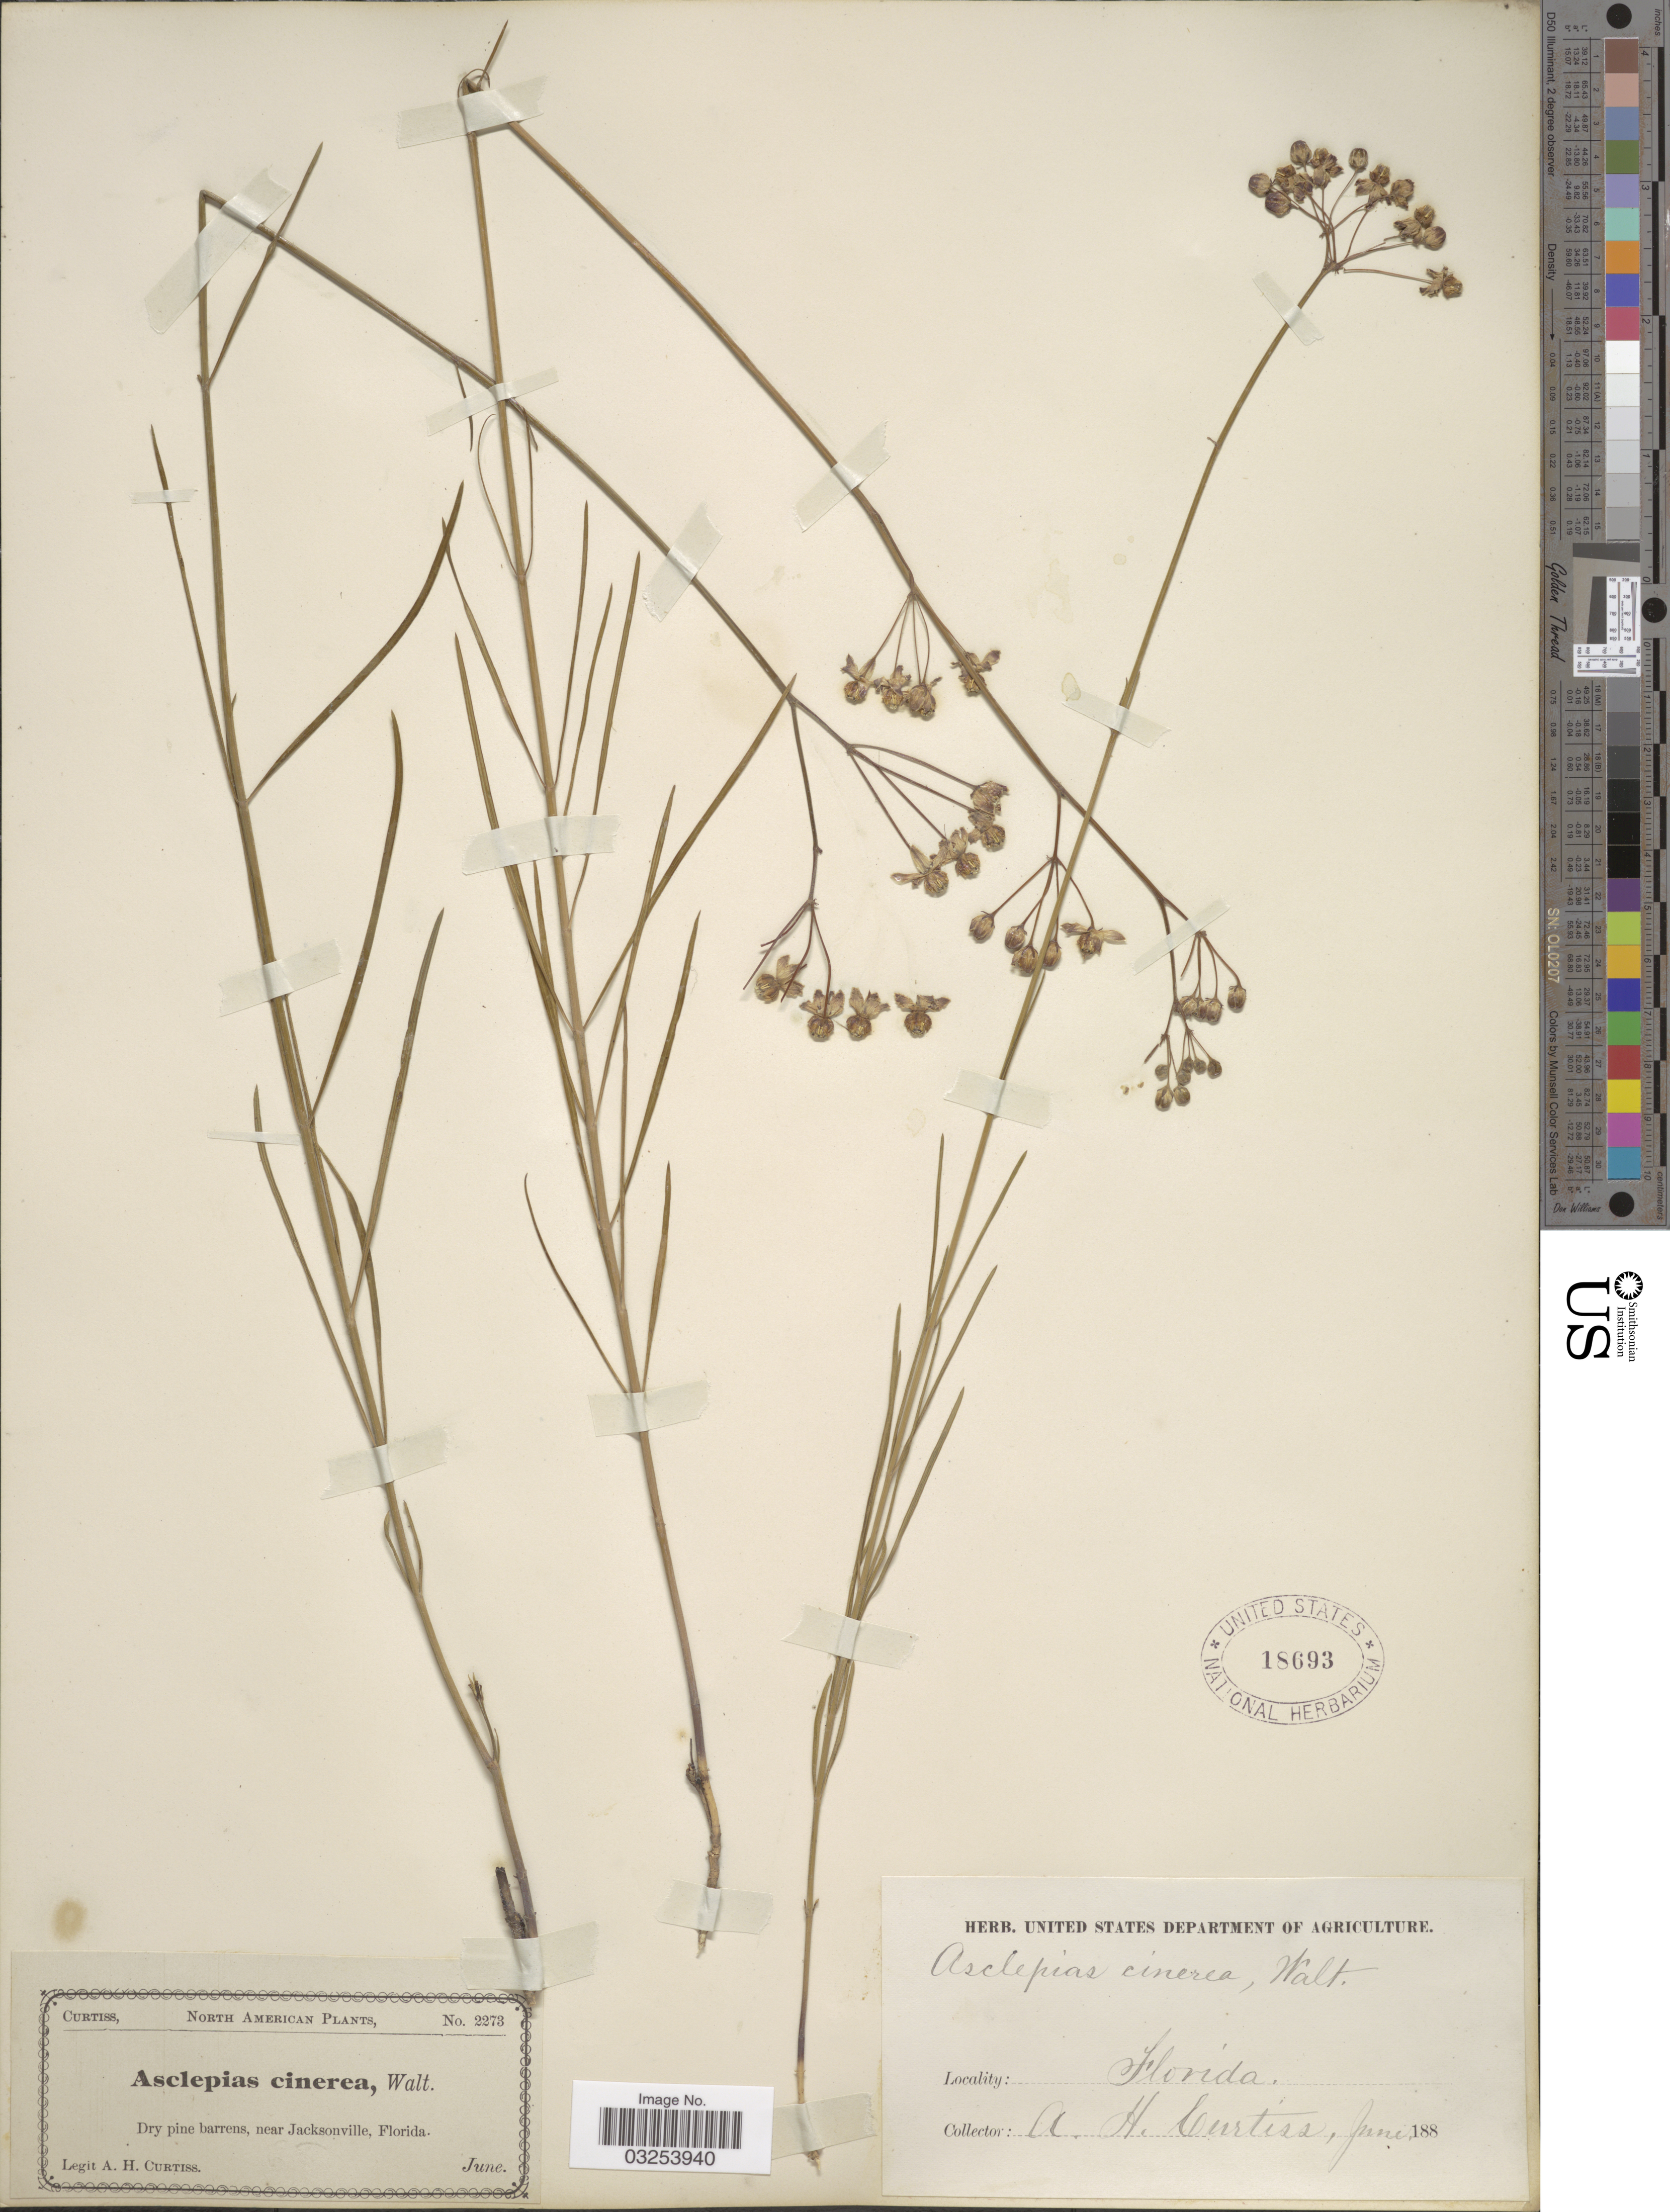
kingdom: Plantae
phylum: Tracheophyta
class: Magnoliopsida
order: Gentianales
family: Apocynaceae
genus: Asclepias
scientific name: Asclepias cinerea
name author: Walter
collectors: A. H. Curtiss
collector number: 2273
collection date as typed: June 188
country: United States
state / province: Florida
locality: Near Jacksonville.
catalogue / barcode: US 18693